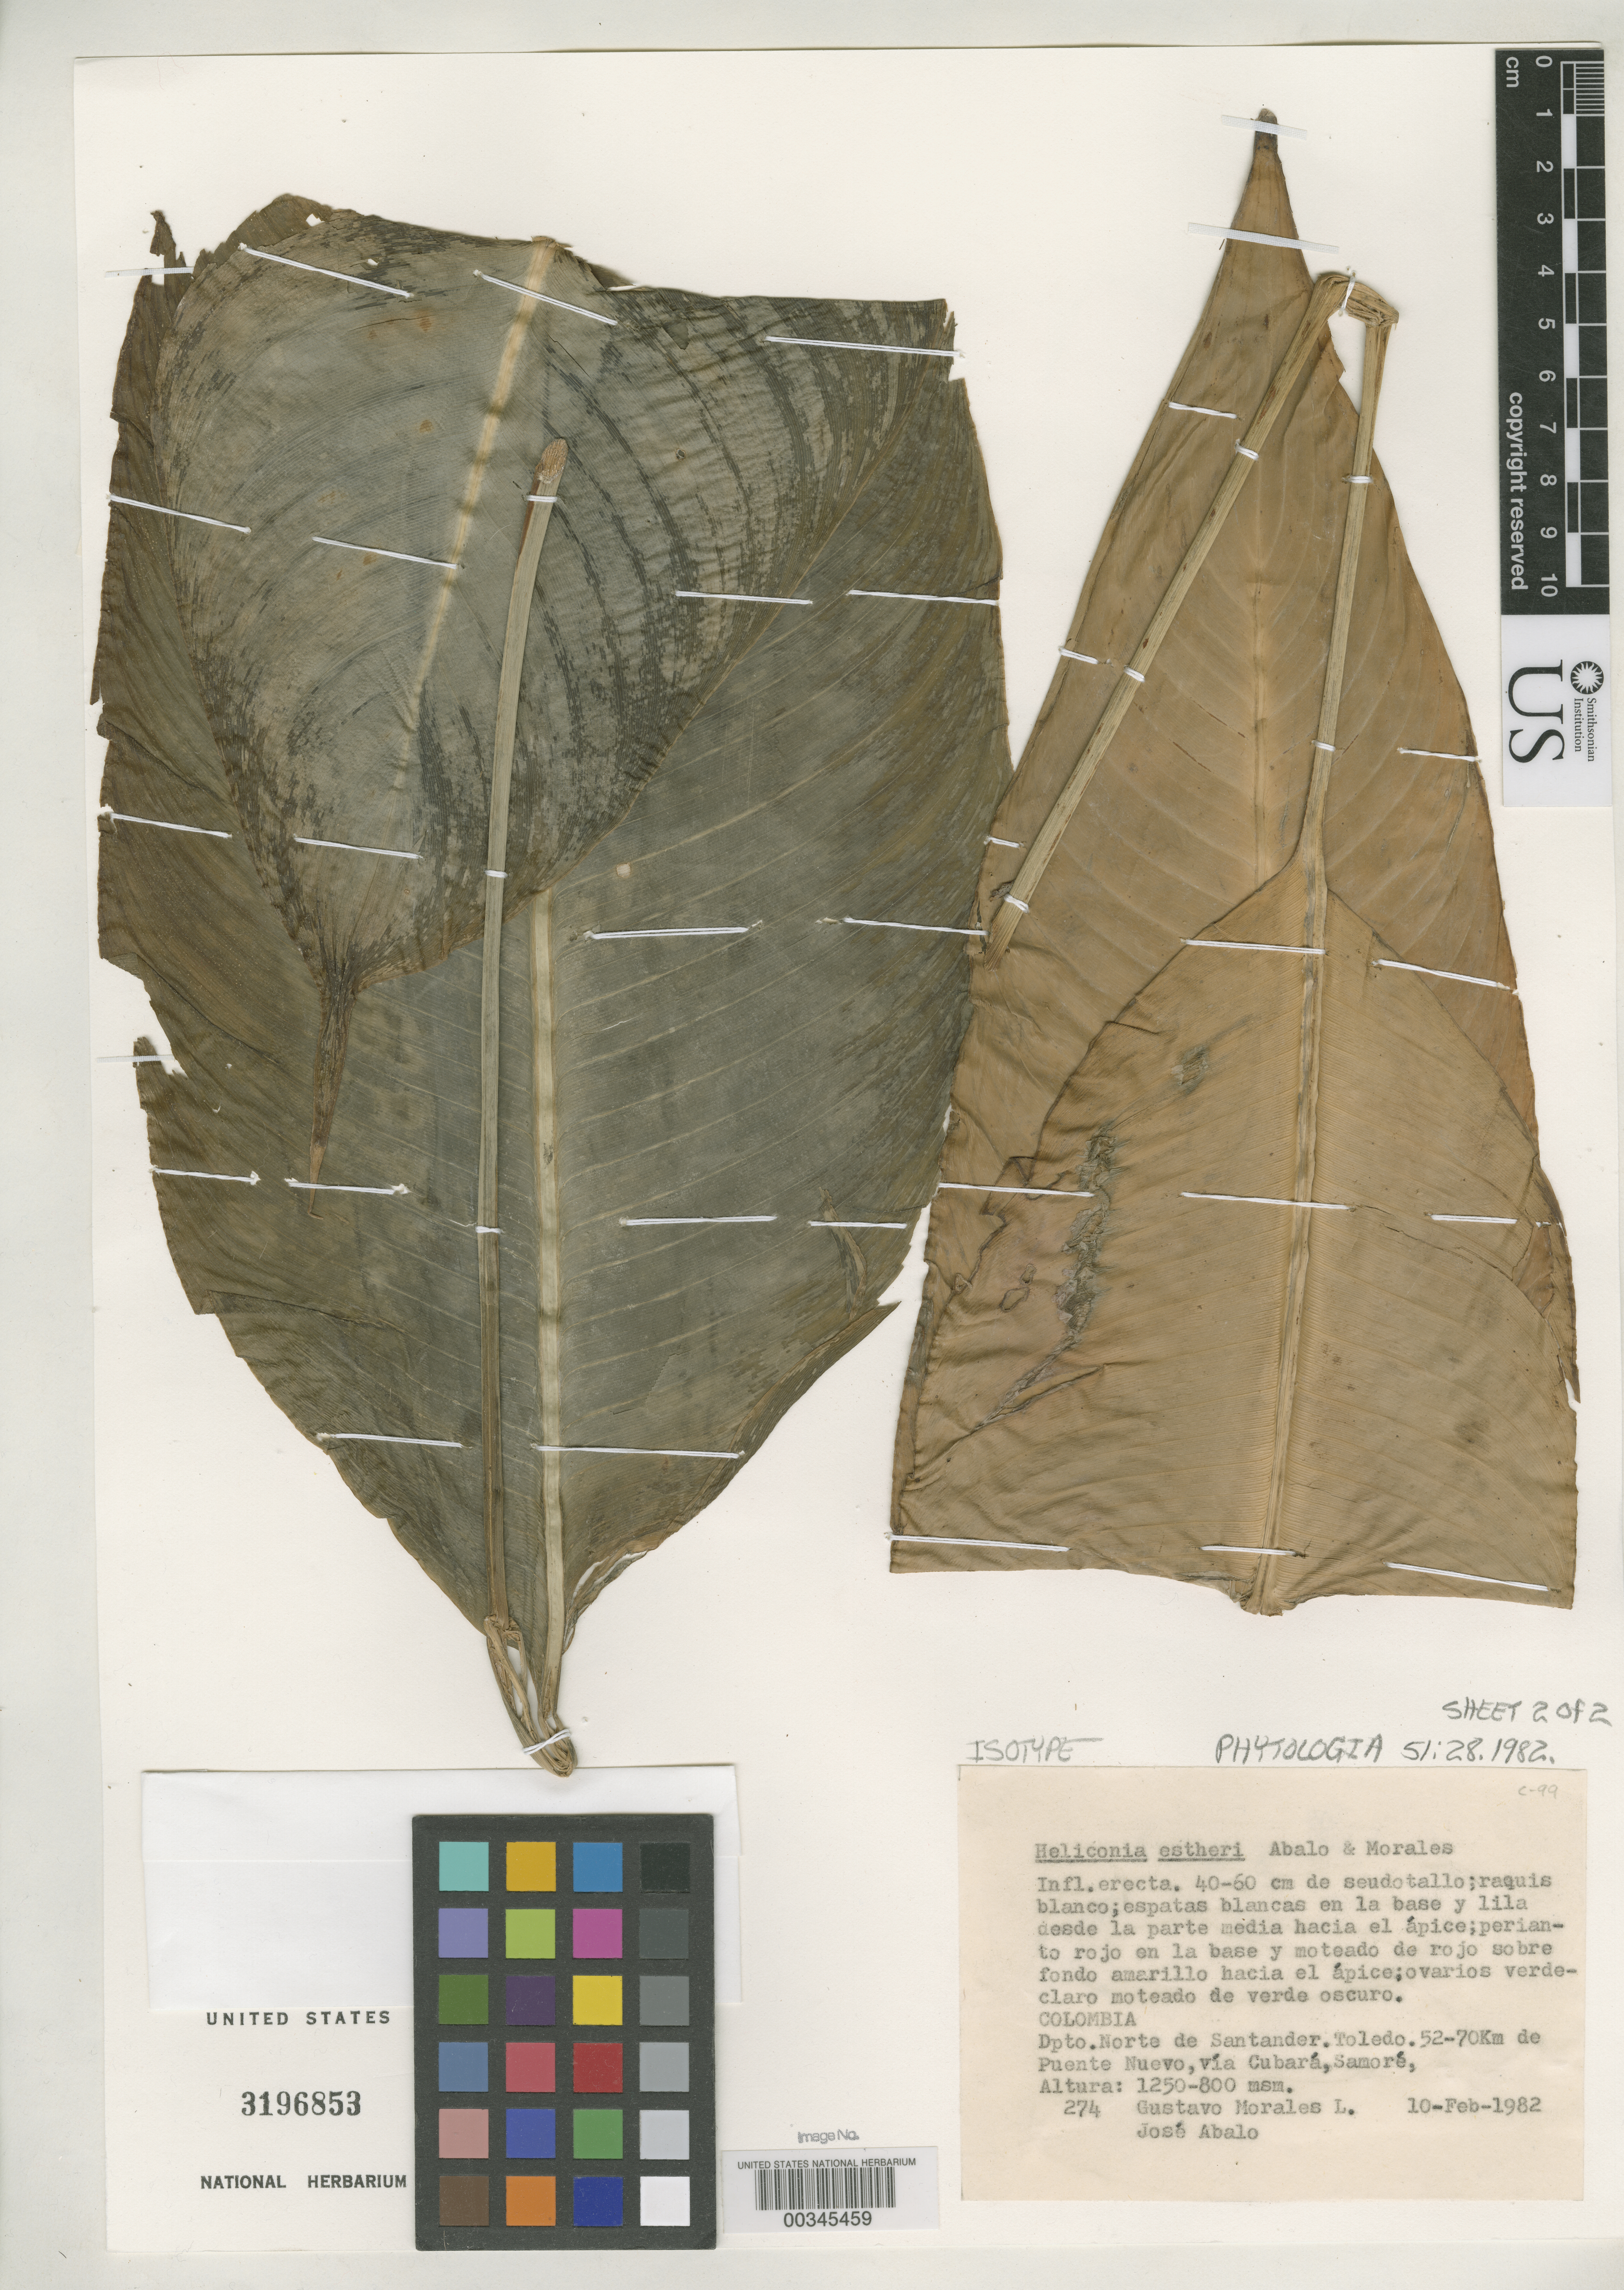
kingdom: Plantae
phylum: Tracheophyta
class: Liliopsida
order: Zingiberales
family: Heliconiaceae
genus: Heliconia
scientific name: Heliconia estheri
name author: Abalo & G. Morales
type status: Isotype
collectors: G. Morales L. & J. E. Abalo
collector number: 274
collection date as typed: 10 Feb 1982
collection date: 1982-02-10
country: Colombia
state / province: Norte de Santander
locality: Toledo, 52-70 km de Puente Nuevo, via Cubara, Samore.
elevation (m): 1250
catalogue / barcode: US 3196853